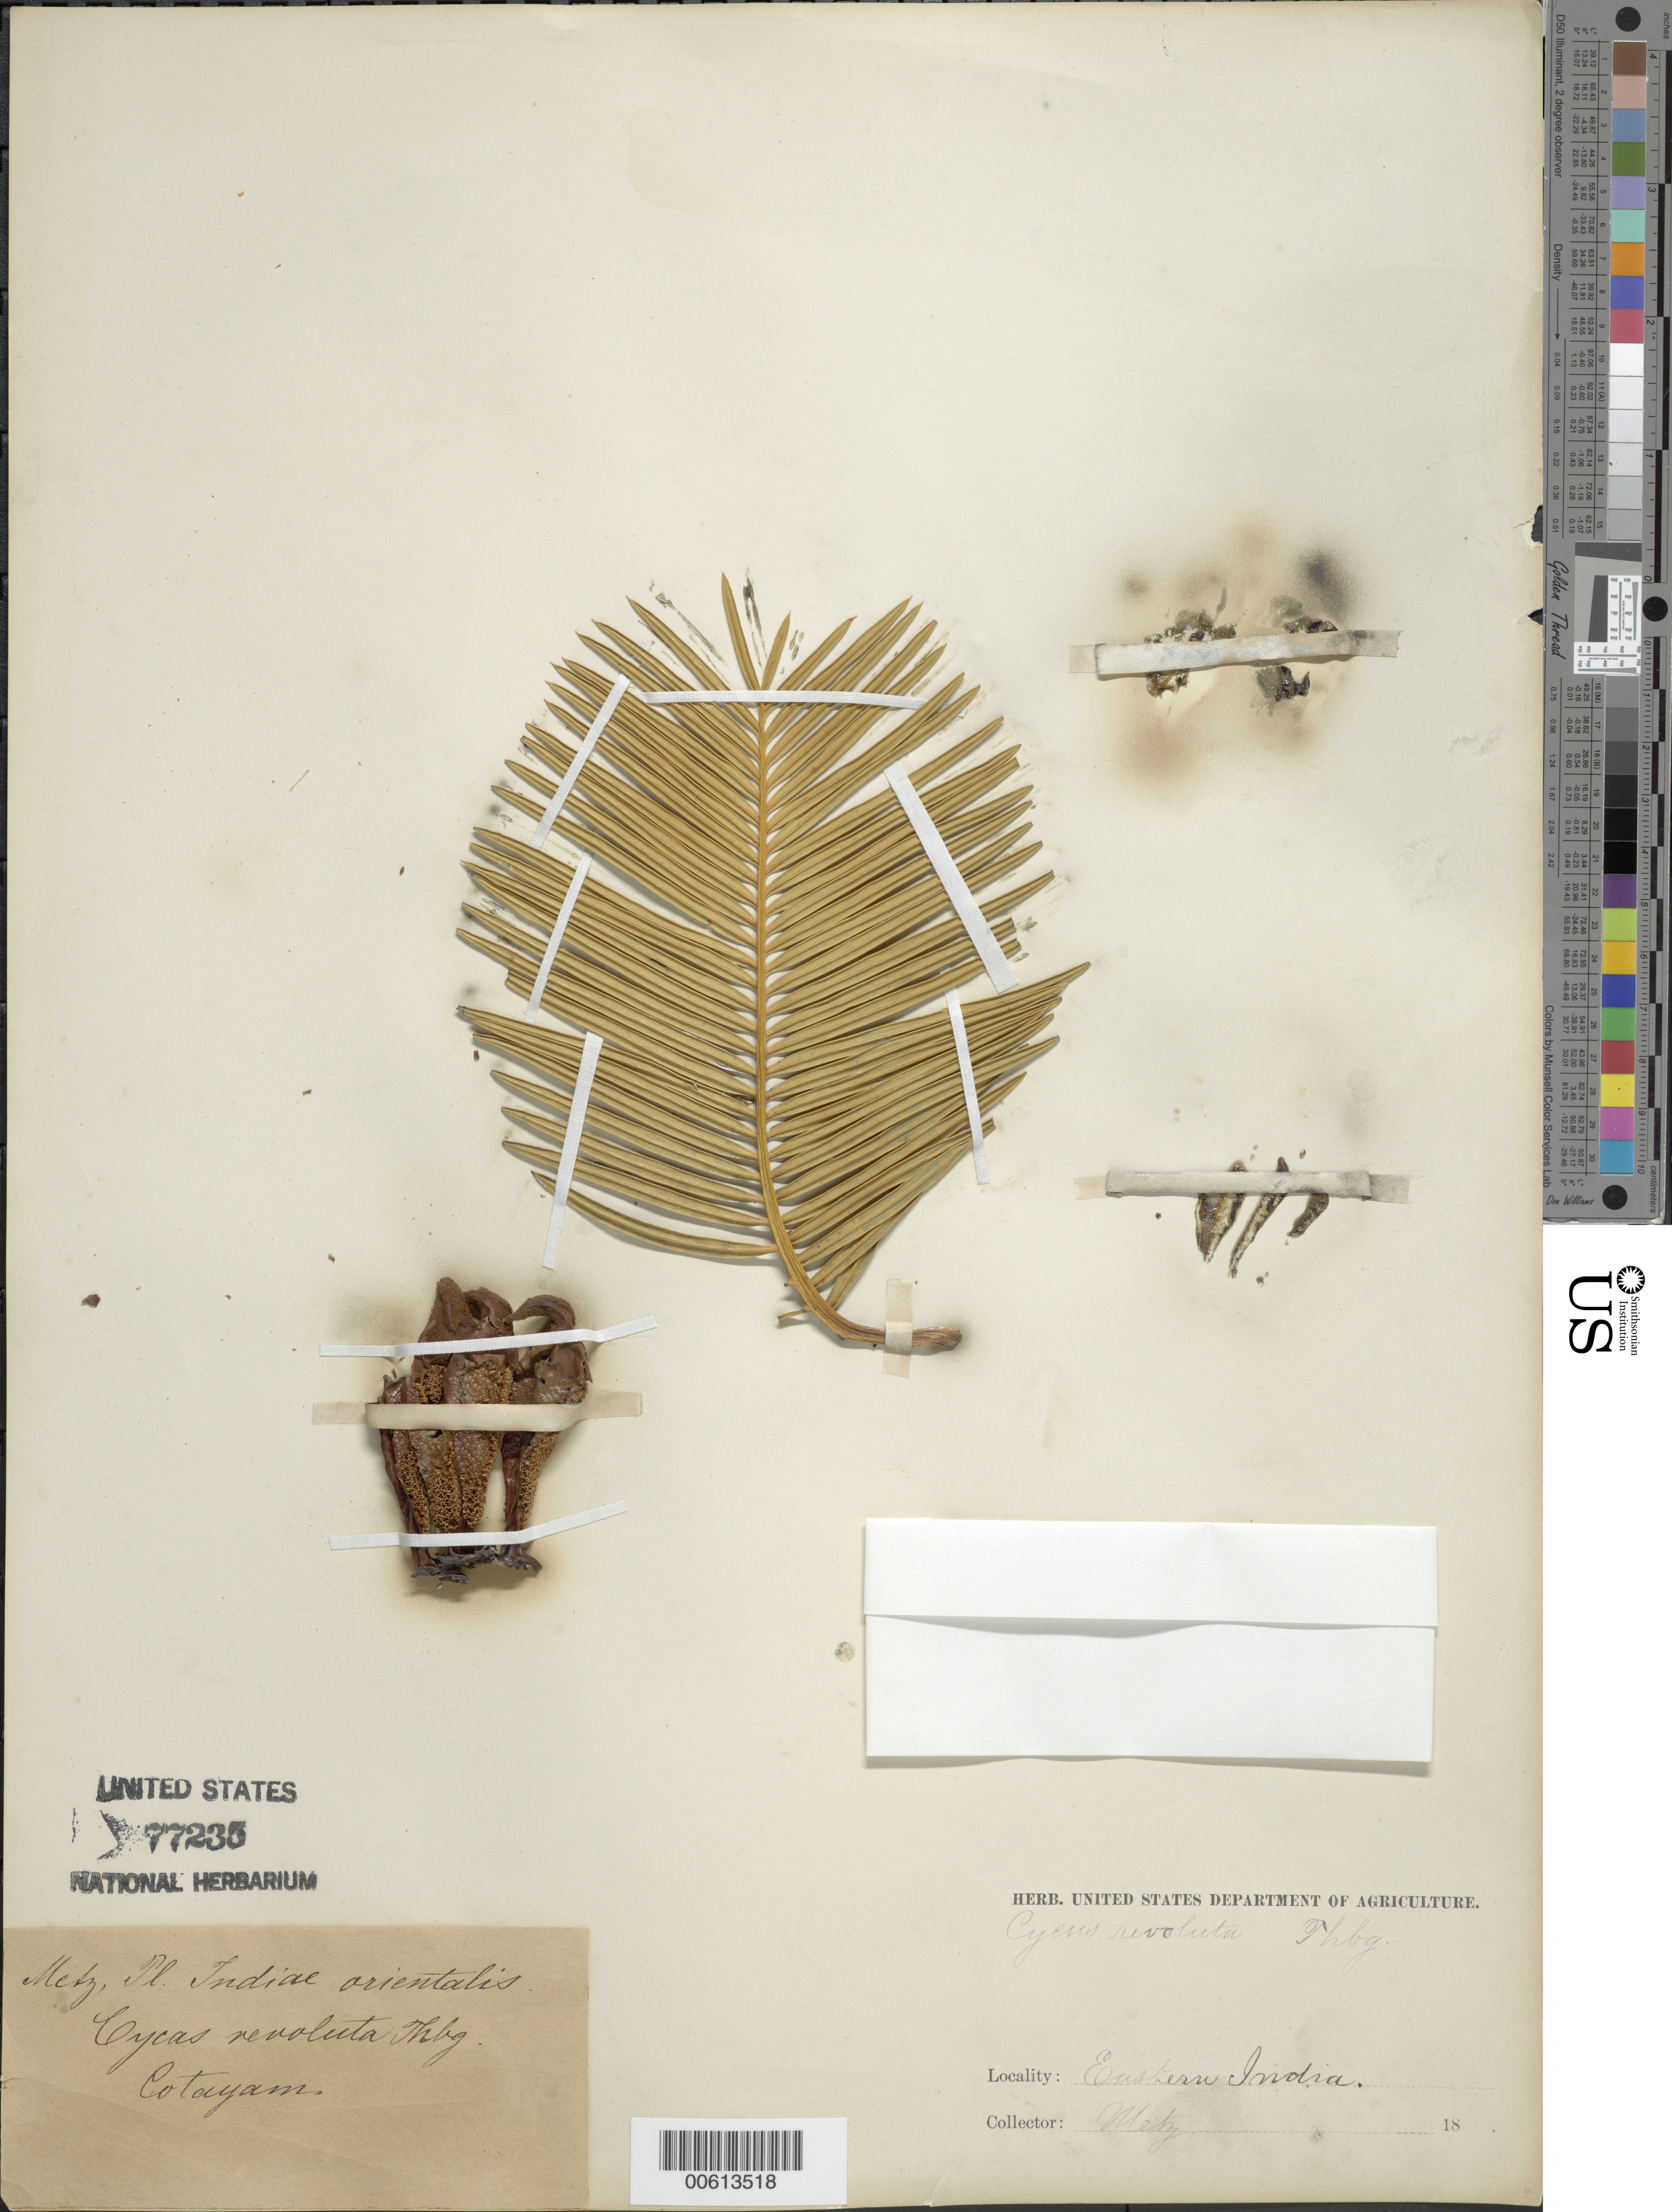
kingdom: Plantae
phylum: Tracheophyta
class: Cycadopsida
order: Cycadales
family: Cycadaceae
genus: Cycas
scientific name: Cycas revoluta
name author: Thunb.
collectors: -. Metz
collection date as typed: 18--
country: India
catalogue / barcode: US 77235